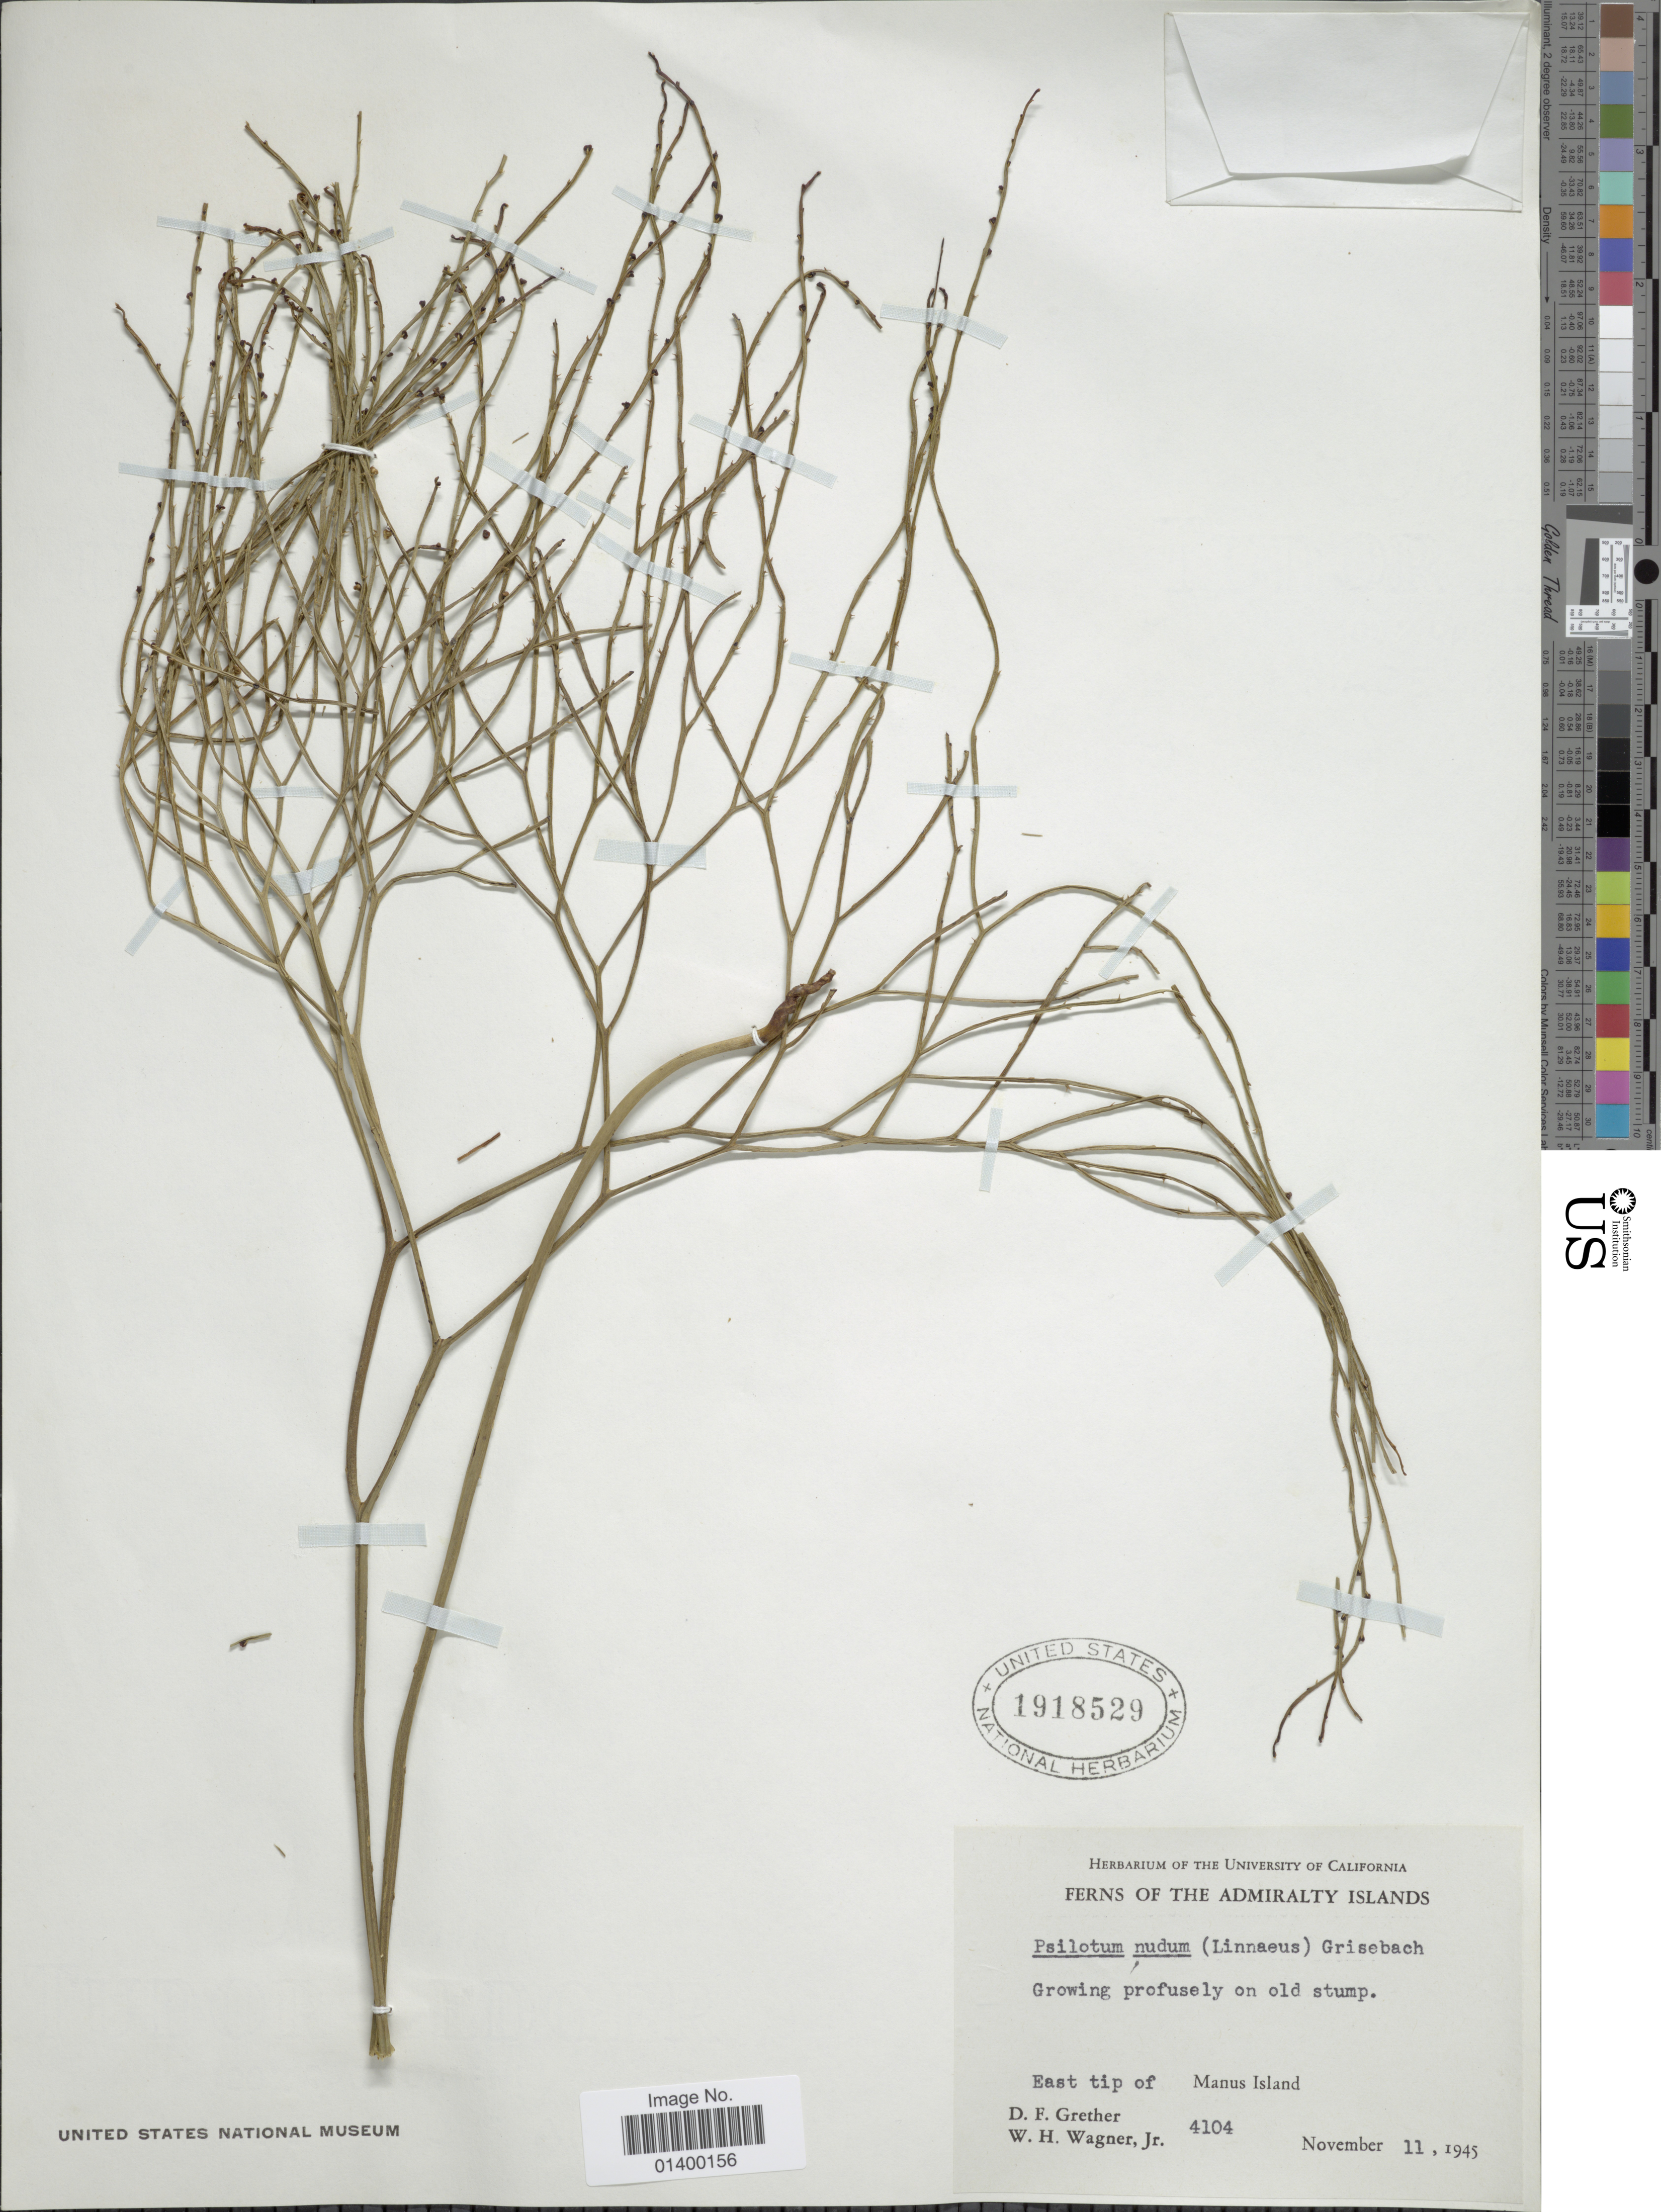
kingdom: Plantae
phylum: Tracheophyta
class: Polypodiopsida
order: Psilotales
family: Psilotaceae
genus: Psilotum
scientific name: Psilotum nudum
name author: (L.) P. Beauv.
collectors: D. F. Grether & W. H. Wagner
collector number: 4104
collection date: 1945-11-11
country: Papua New Guinea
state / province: Manus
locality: Admiralty Islands, East tip of Manus Island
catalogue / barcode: US 1918529